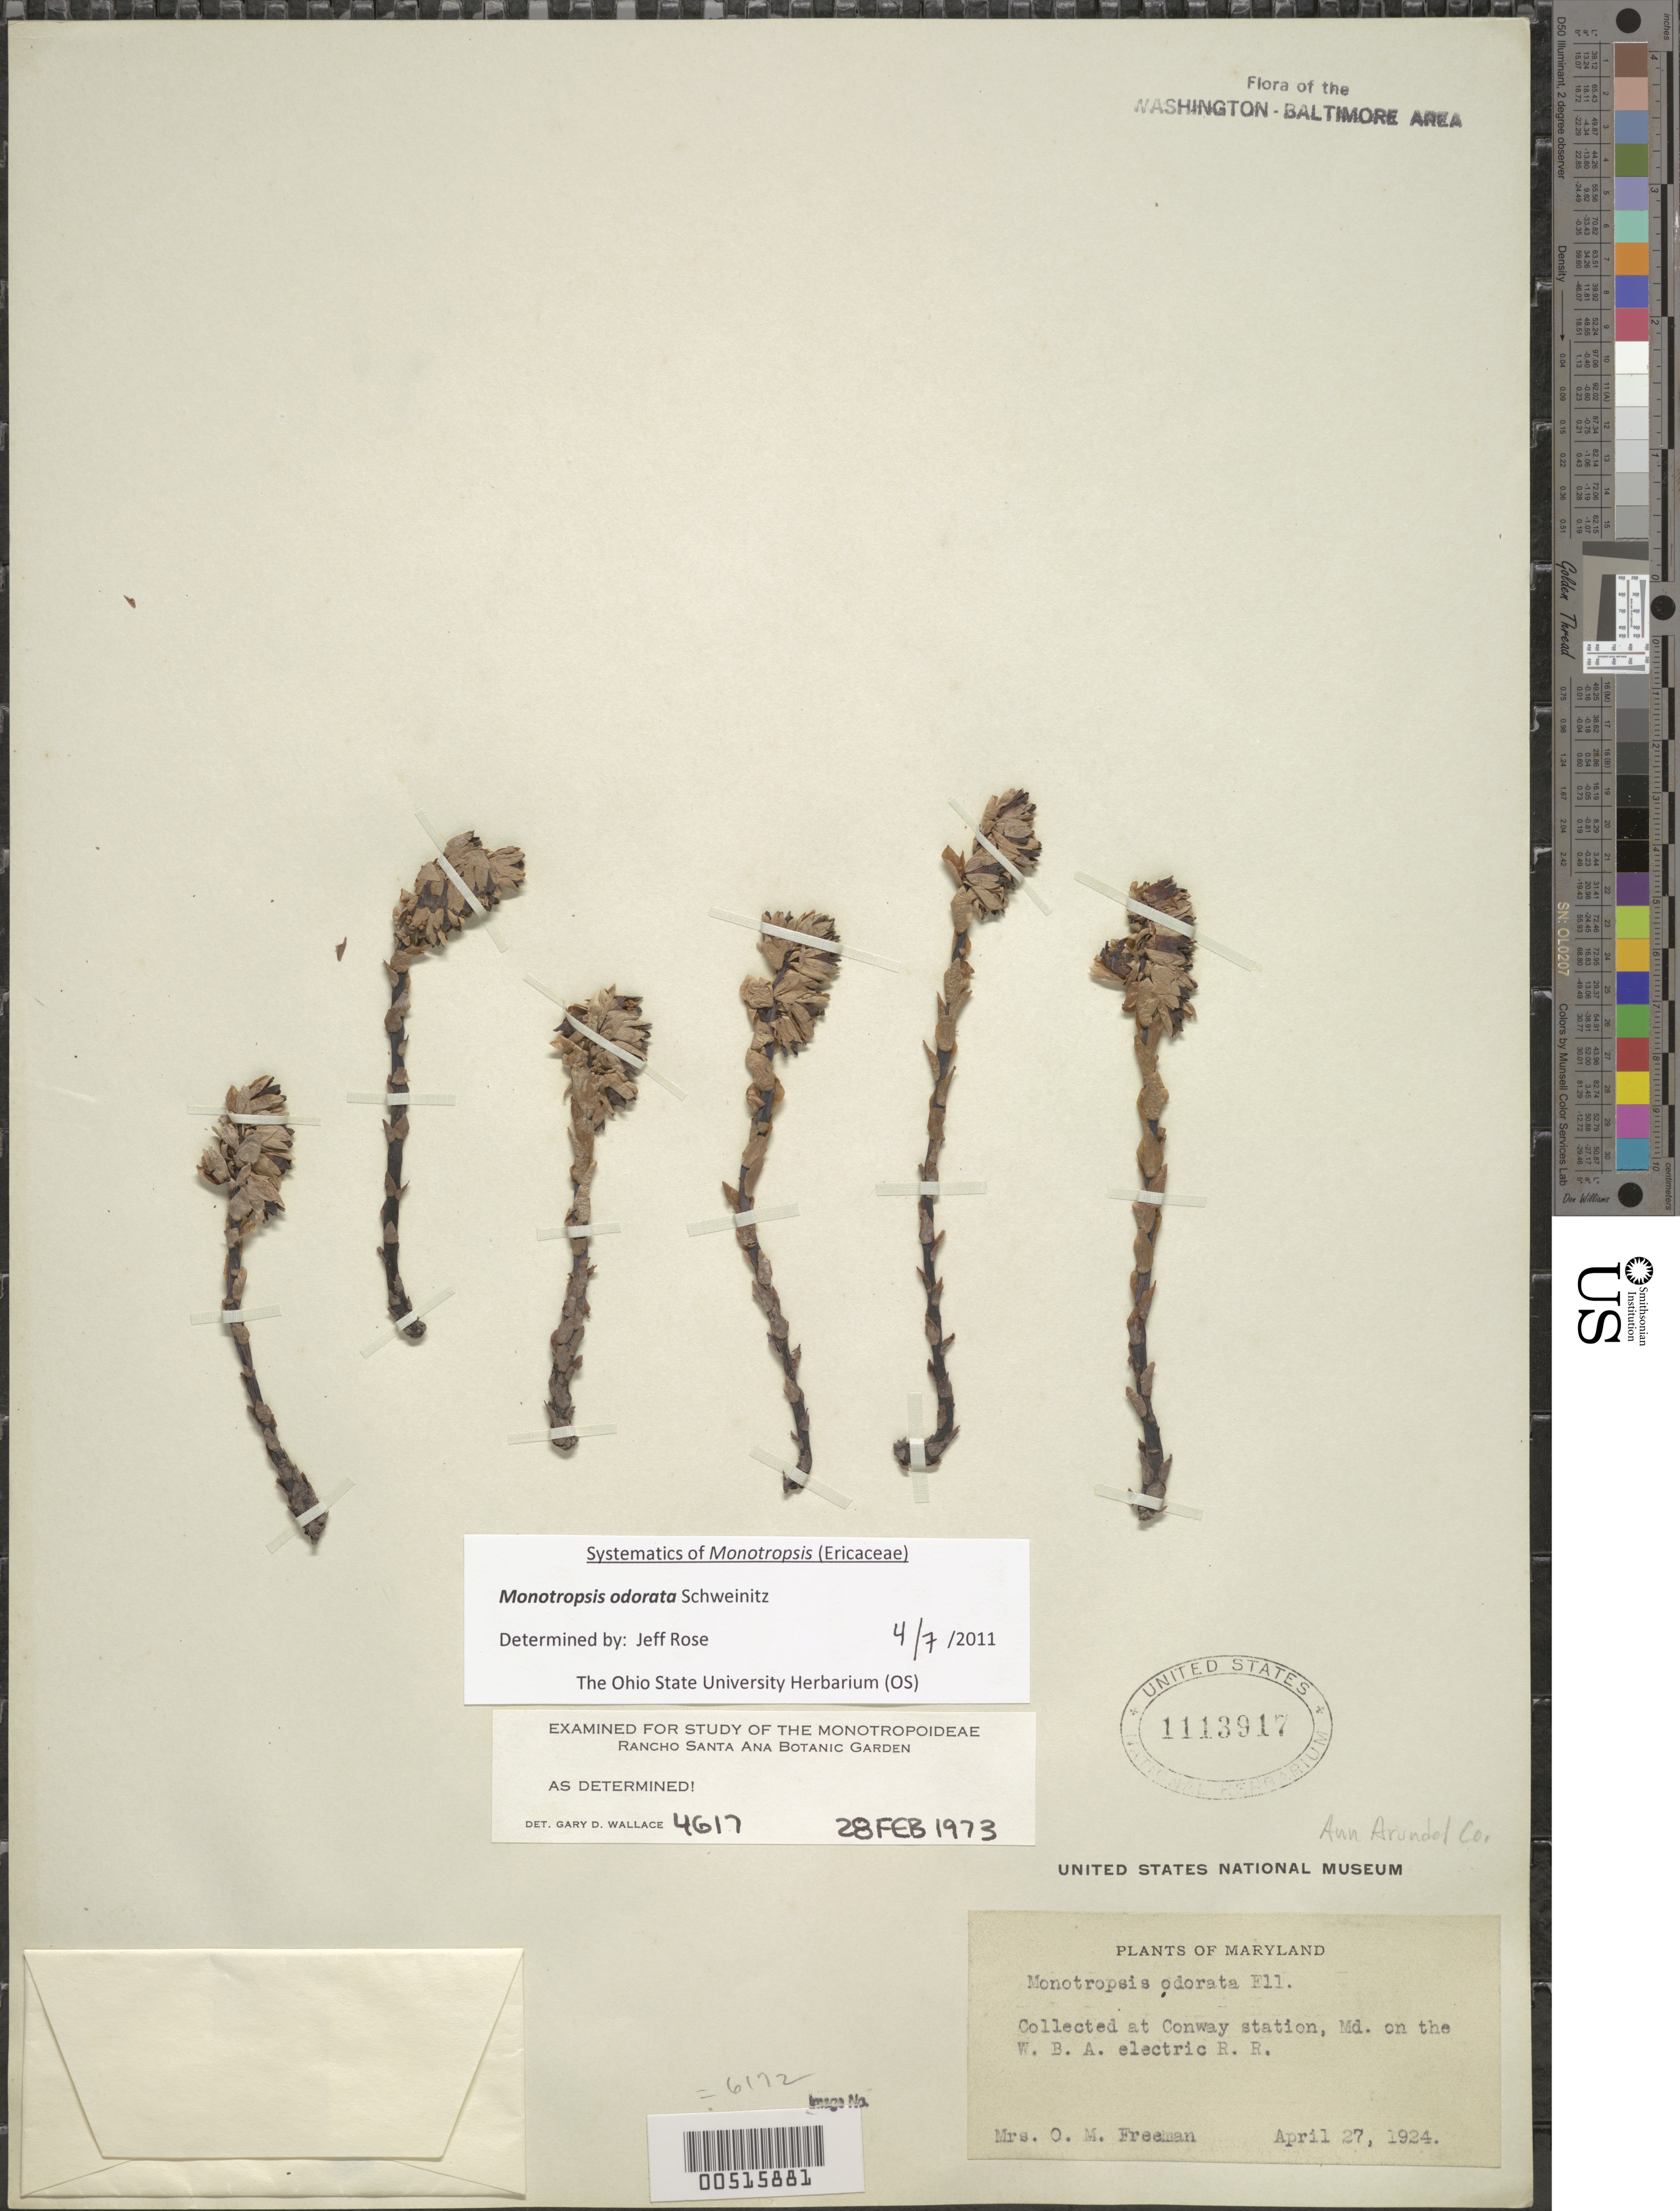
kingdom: Plantae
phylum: Tracheophyta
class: Magnoliopsida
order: Ericales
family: Ericaceae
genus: Monotropsis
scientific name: Monotropsis odorata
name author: Schwein. ex Elliott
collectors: O. Freeman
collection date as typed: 27 Apr 1924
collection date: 1924-04-27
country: United States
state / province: Maryland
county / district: Anne Arundel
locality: Conway Station on the W.B.A. Electric railroad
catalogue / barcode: US 1113917